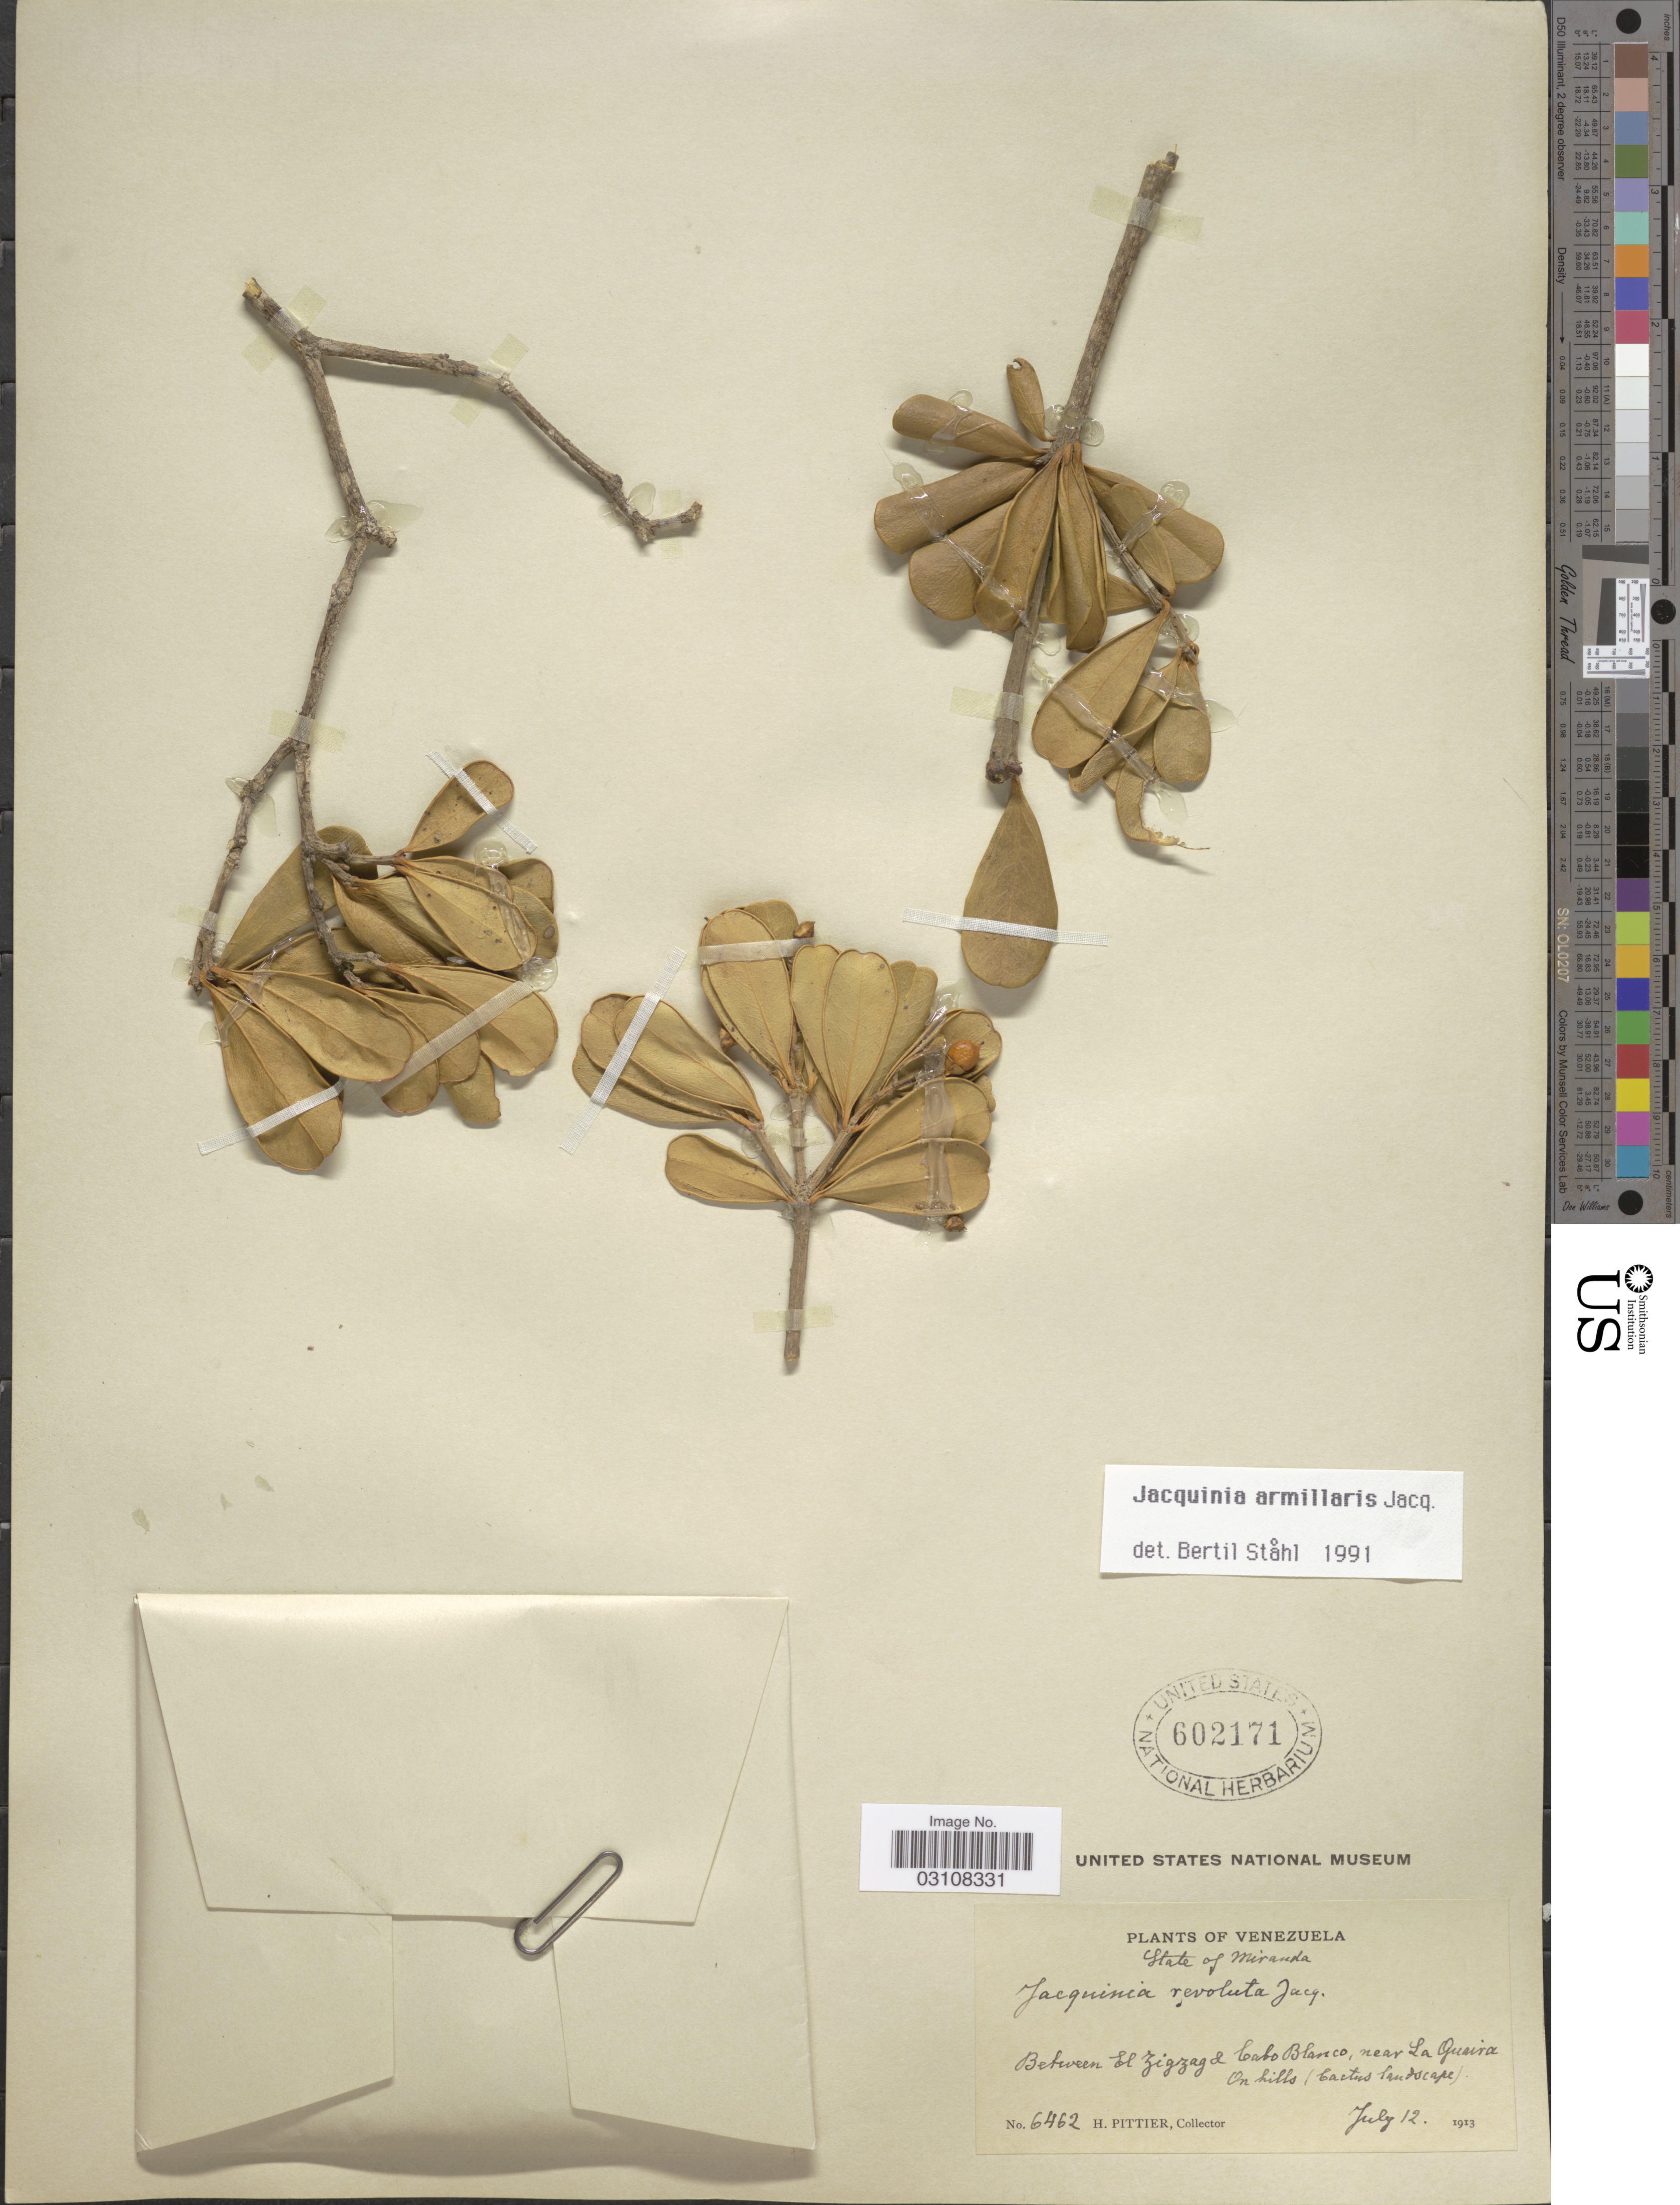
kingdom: Plantae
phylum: Tracheophyta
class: Magnoliopsida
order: Ericales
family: Primulaceae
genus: Jacquinia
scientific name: Jacquinia armillaris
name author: Jacq.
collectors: H. F. Pittier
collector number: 6462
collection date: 1913-07-12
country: Venezuela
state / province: Miranda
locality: Between El Zigzagd Cabo Blanco, near La Guaira. On hills (Cactus landscape).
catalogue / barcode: US 602171